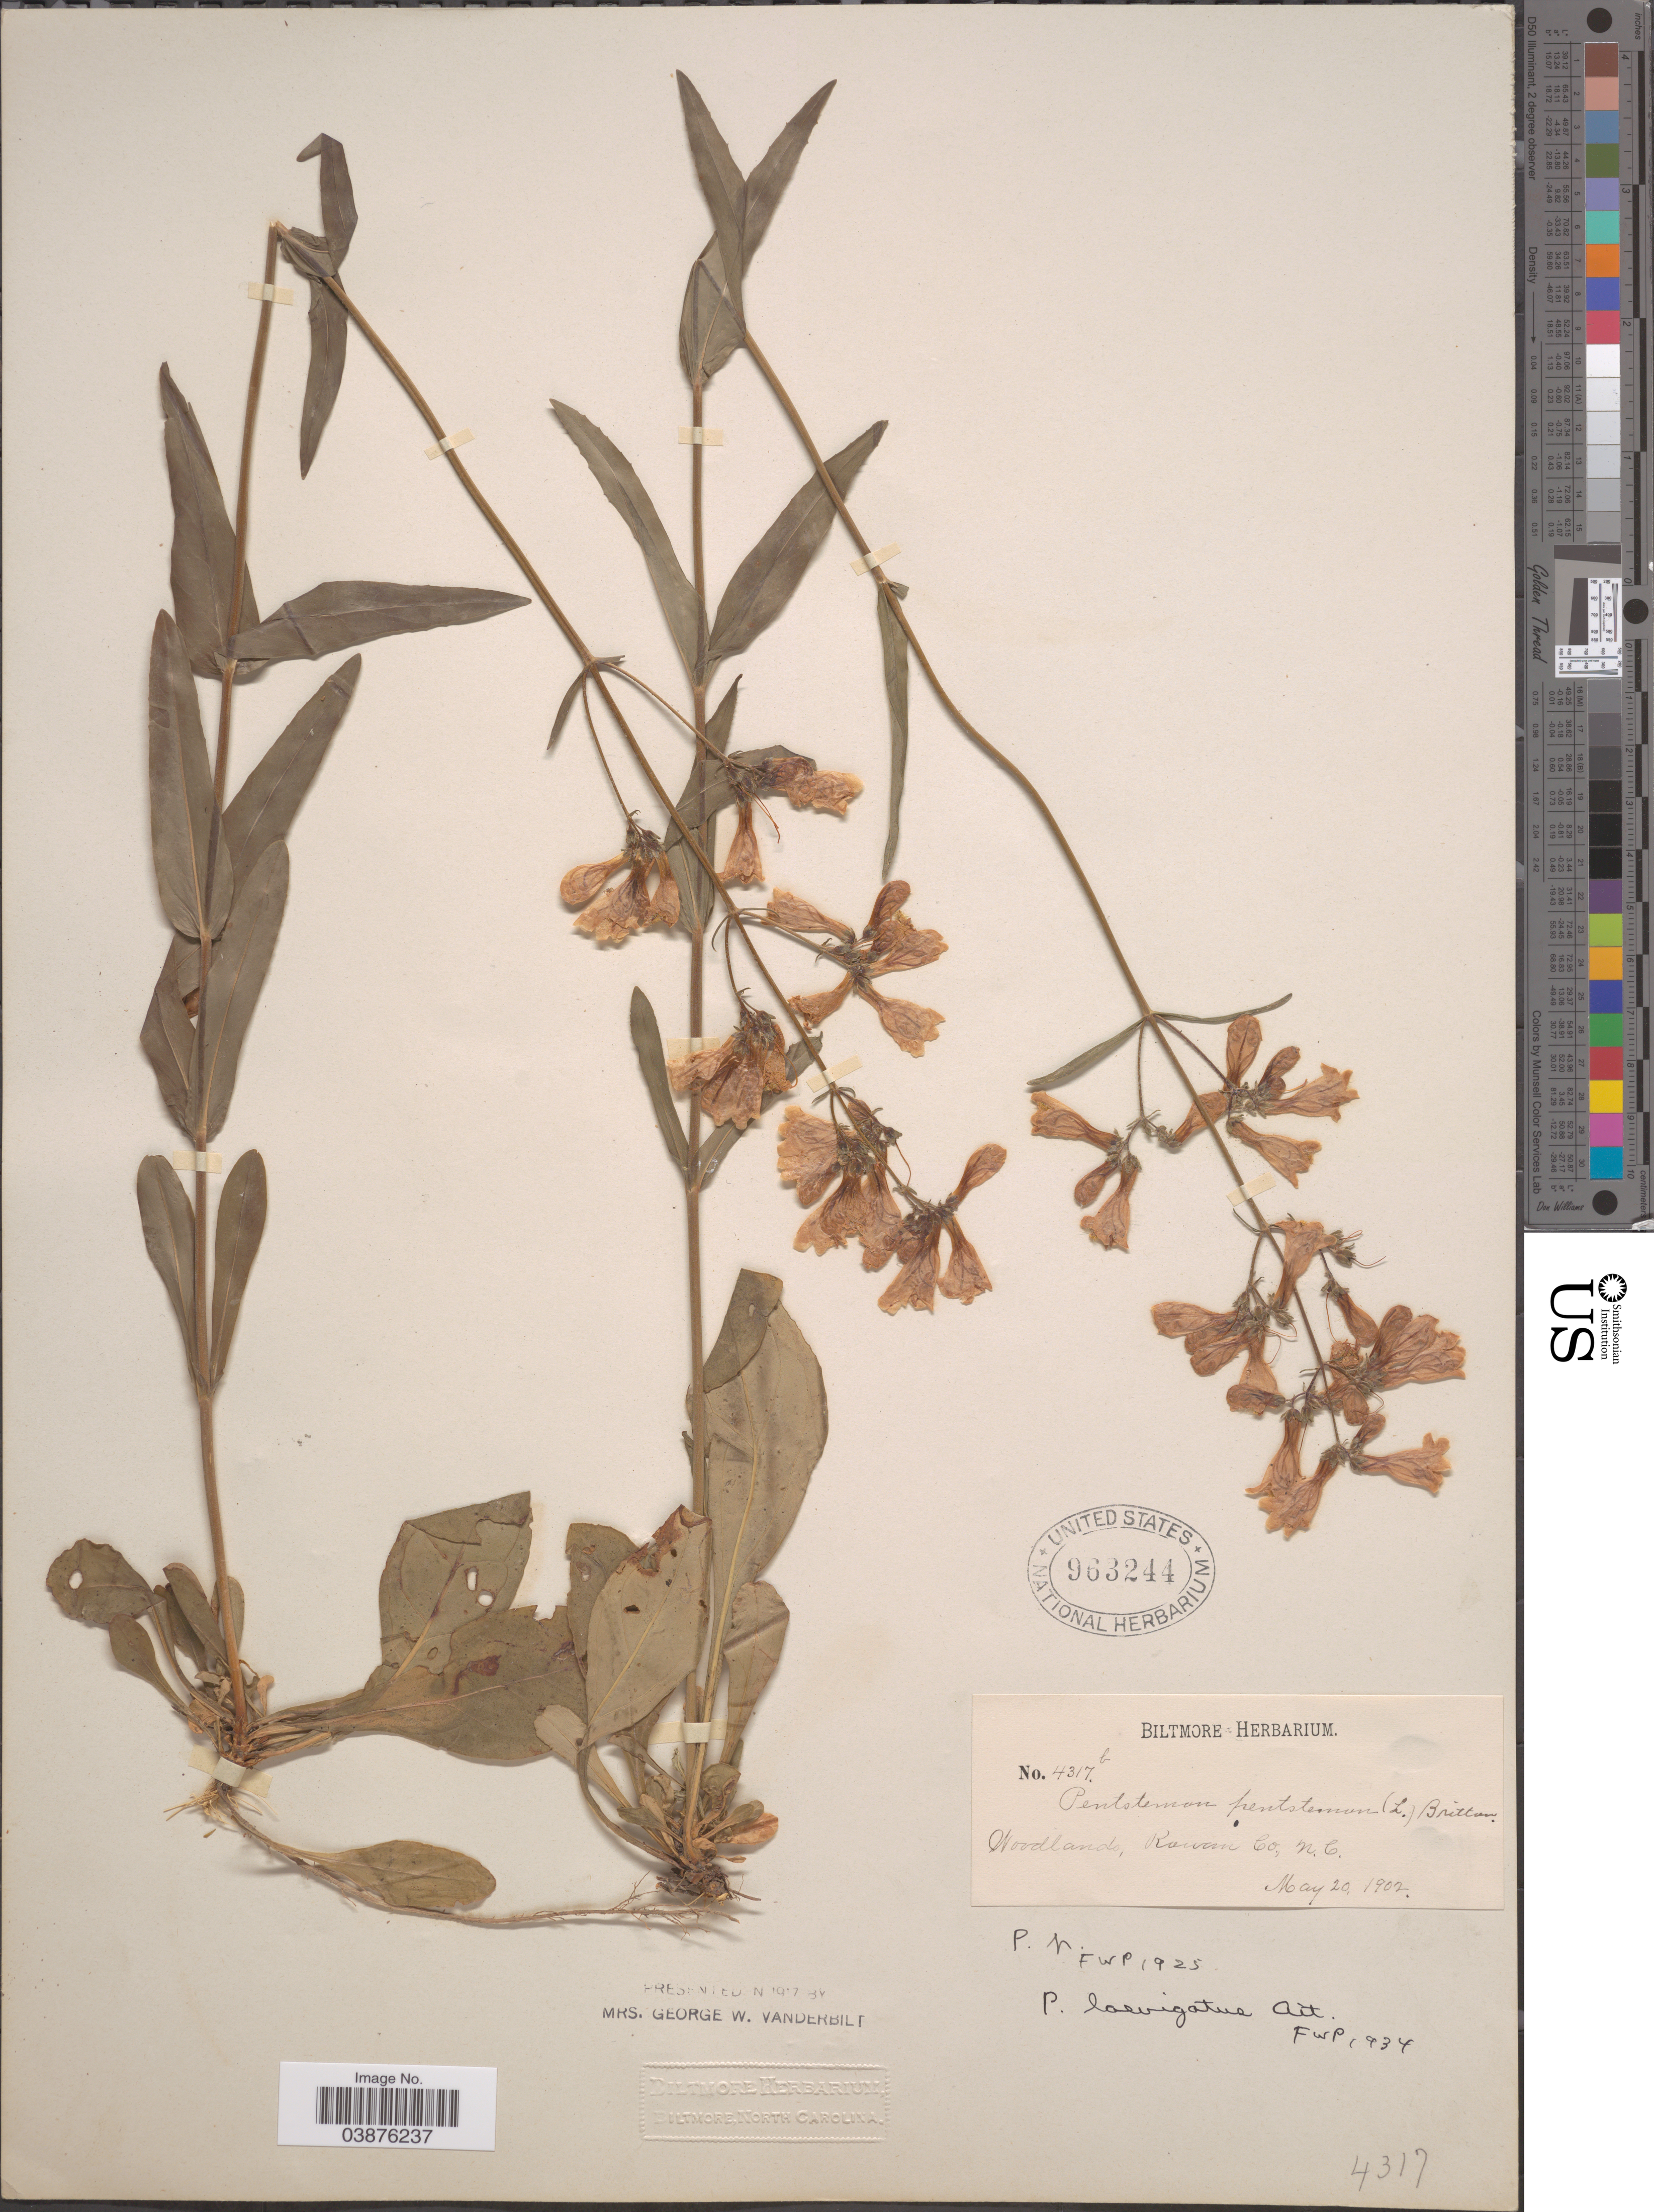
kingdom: Plantae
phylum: Tracheophyta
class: Magnoliopsida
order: Lamiales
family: Plantaginaceae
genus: Penstemon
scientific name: Penstemon laevigatus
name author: Aiton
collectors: ex herb. Biltmore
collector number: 4317b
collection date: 1902-05-20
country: United States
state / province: North Carolina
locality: Woodlands, Rowan Co.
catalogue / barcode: US 963244